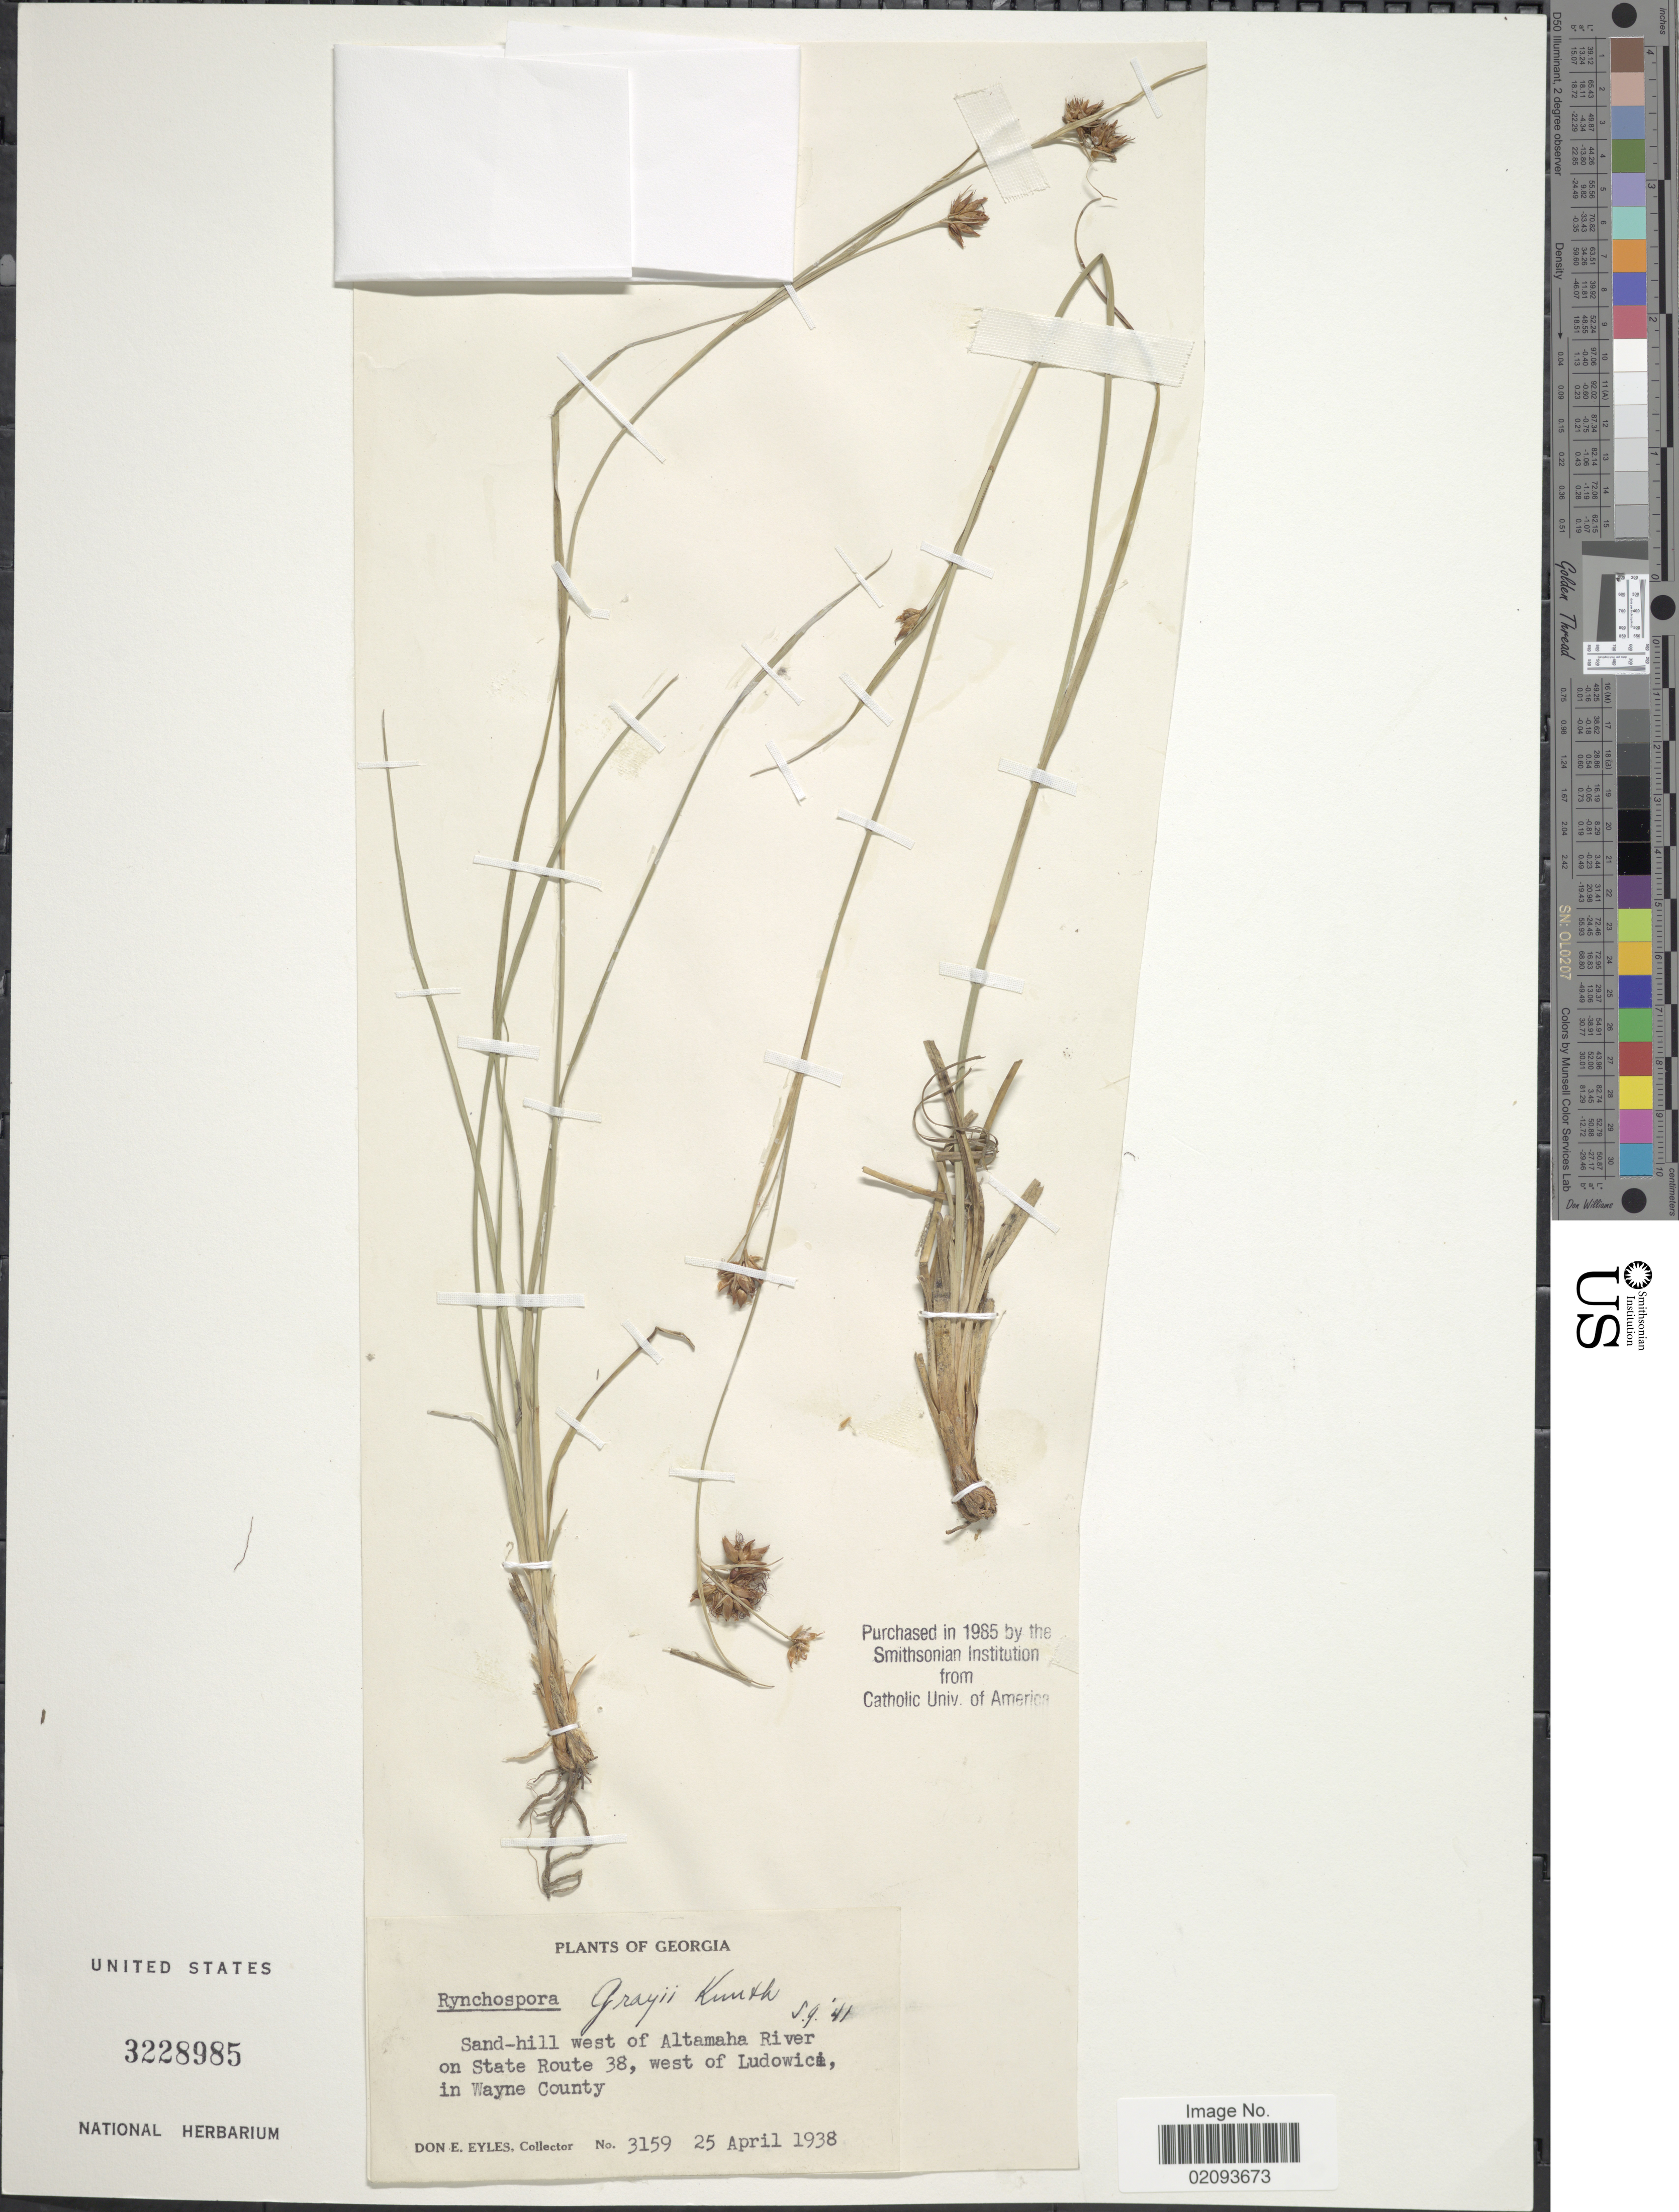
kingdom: Plantae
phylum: Tracheophyta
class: Liliopsida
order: Poales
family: Cyperaceae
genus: Rhynchospora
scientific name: Rhynchospora grayi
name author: Kunth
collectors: D. Eyles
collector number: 3159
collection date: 1938-04-25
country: United States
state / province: Georgia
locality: Sand-hill west of Altamaha River on State Route 38, west of Ludowici, in Wayne County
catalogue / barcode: US 3228985